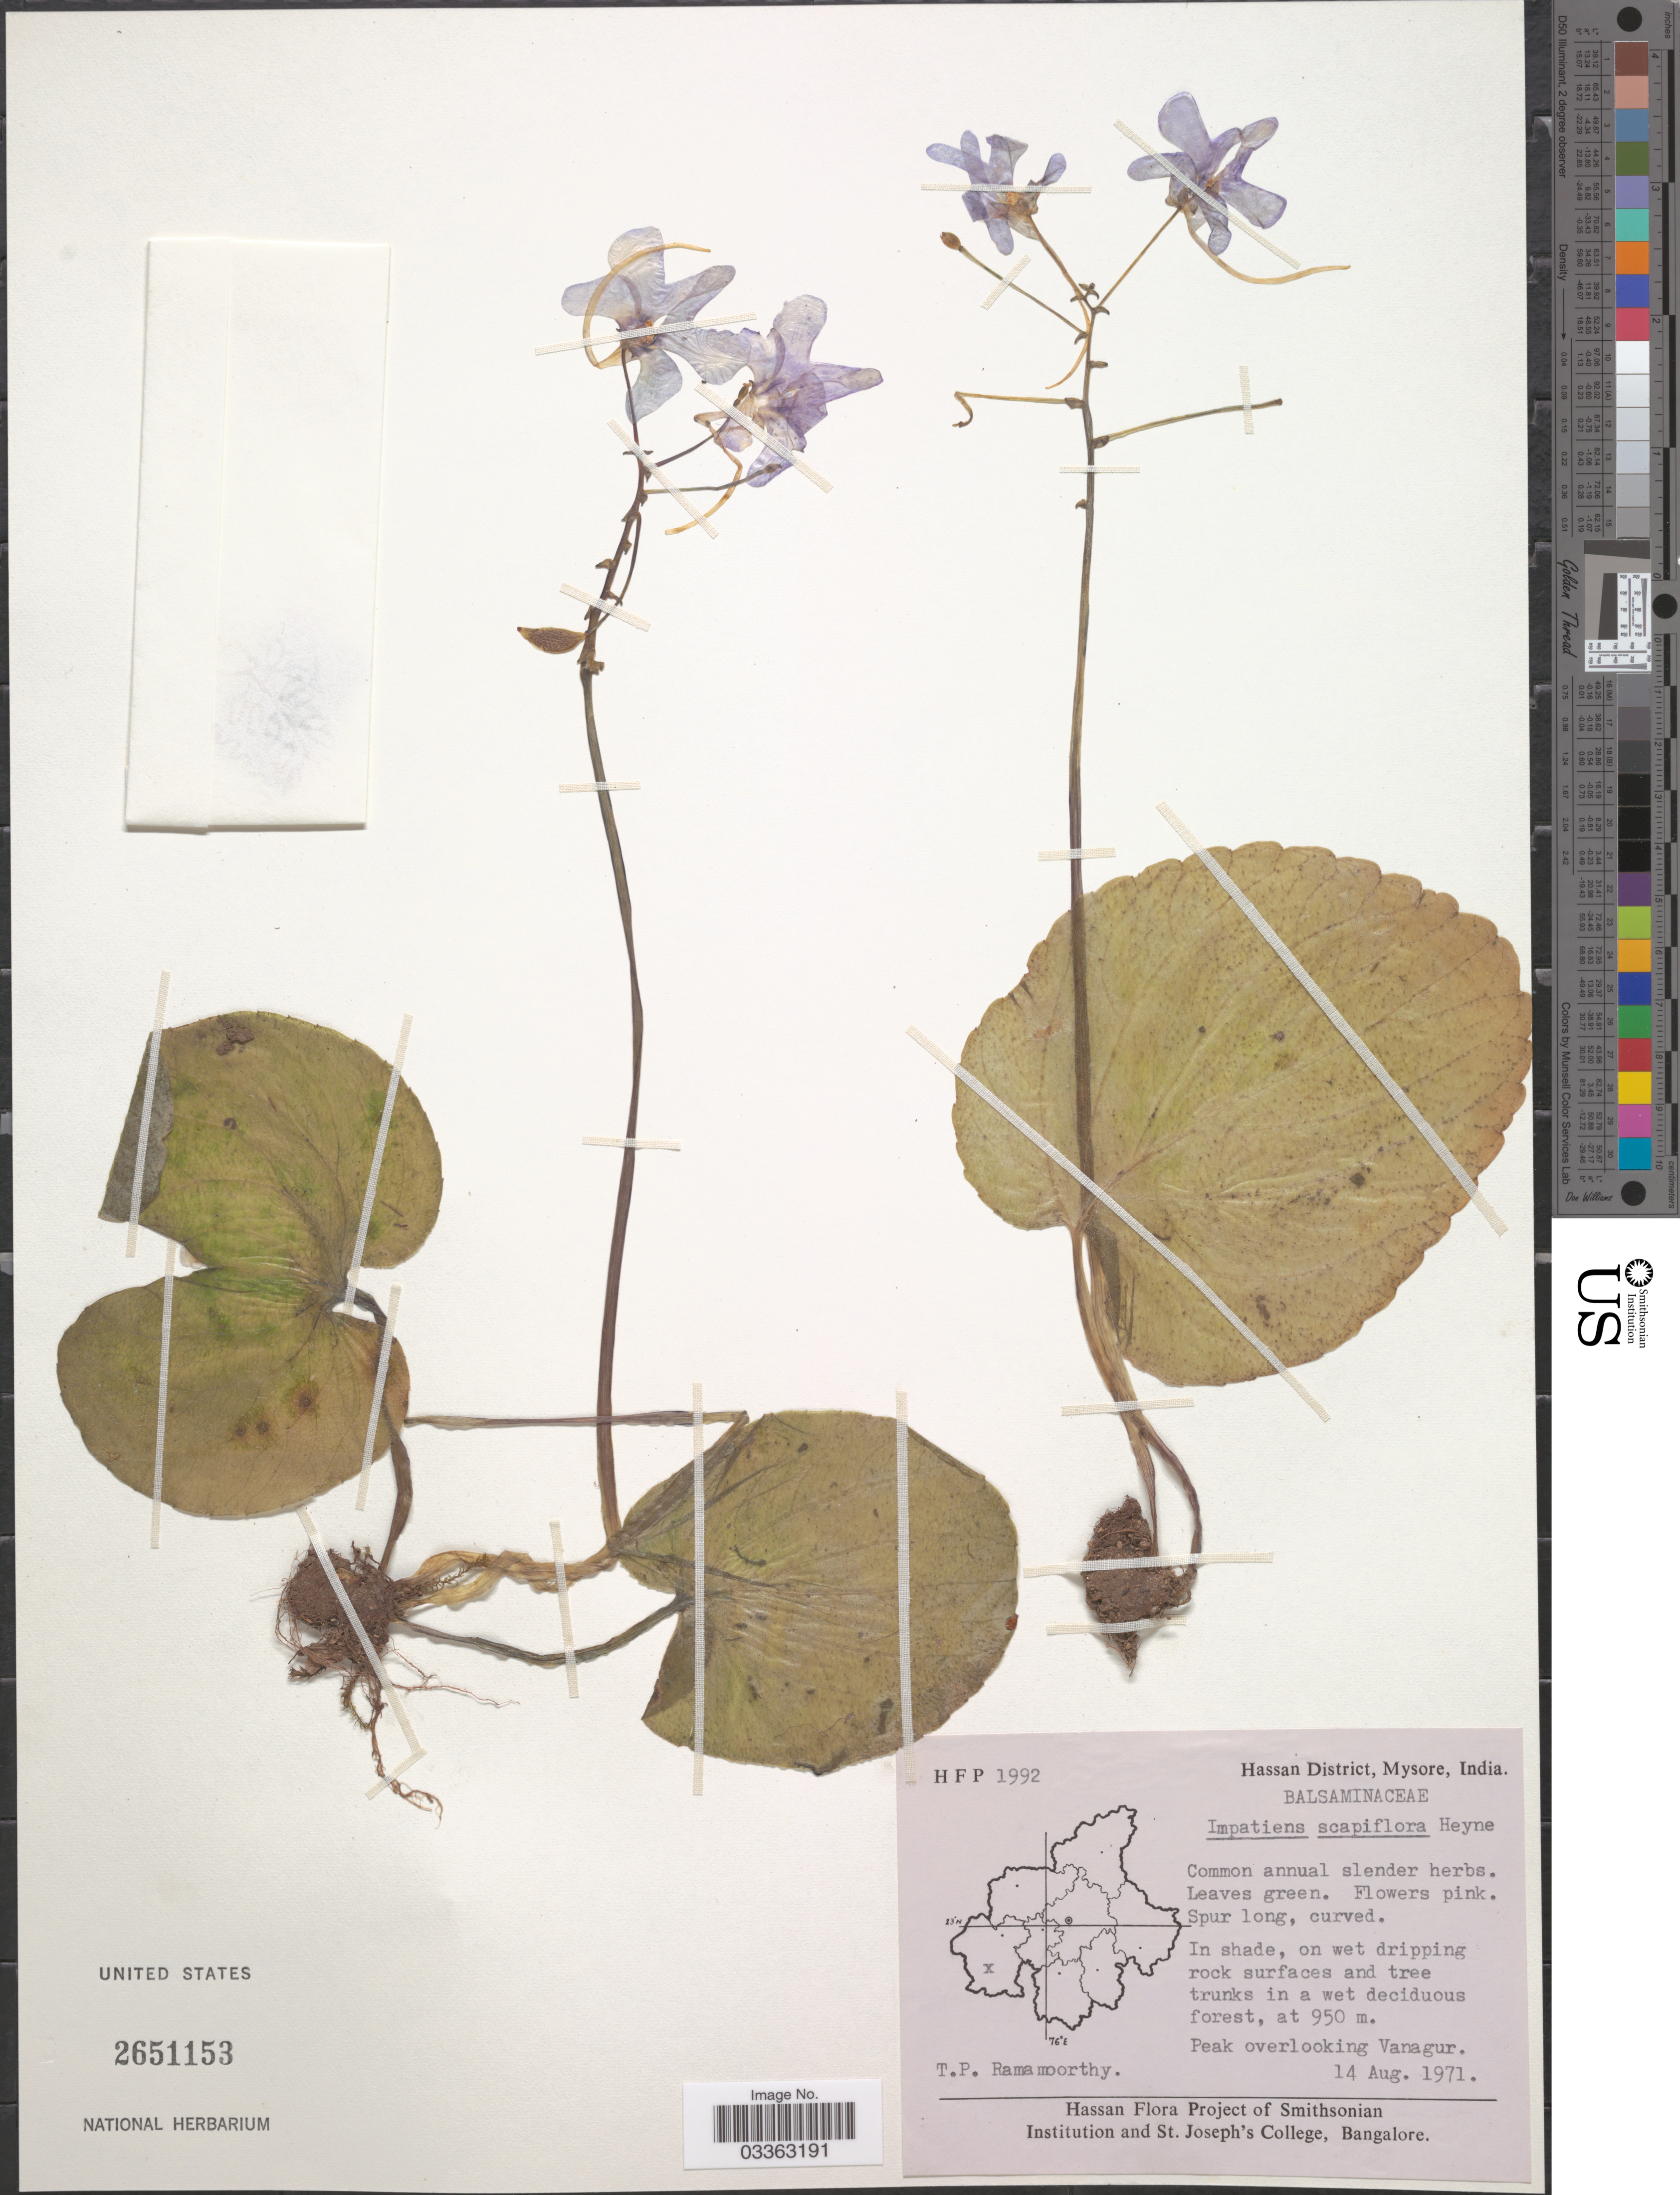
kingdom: Plantae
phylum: Tracheophyta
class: Magnoliopsida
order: Ericales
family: Balsaminaceae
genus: Impatiens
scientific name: Impatiens scapiflora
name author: B. Heyne ex Roxb.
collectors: T. P. Ramamoorthy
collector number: HFP 1992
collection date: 1971-08-14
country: India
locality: Hassan District, Mysore. Peak overlooking Vanagur.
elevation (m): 950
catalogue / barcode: US 2651153